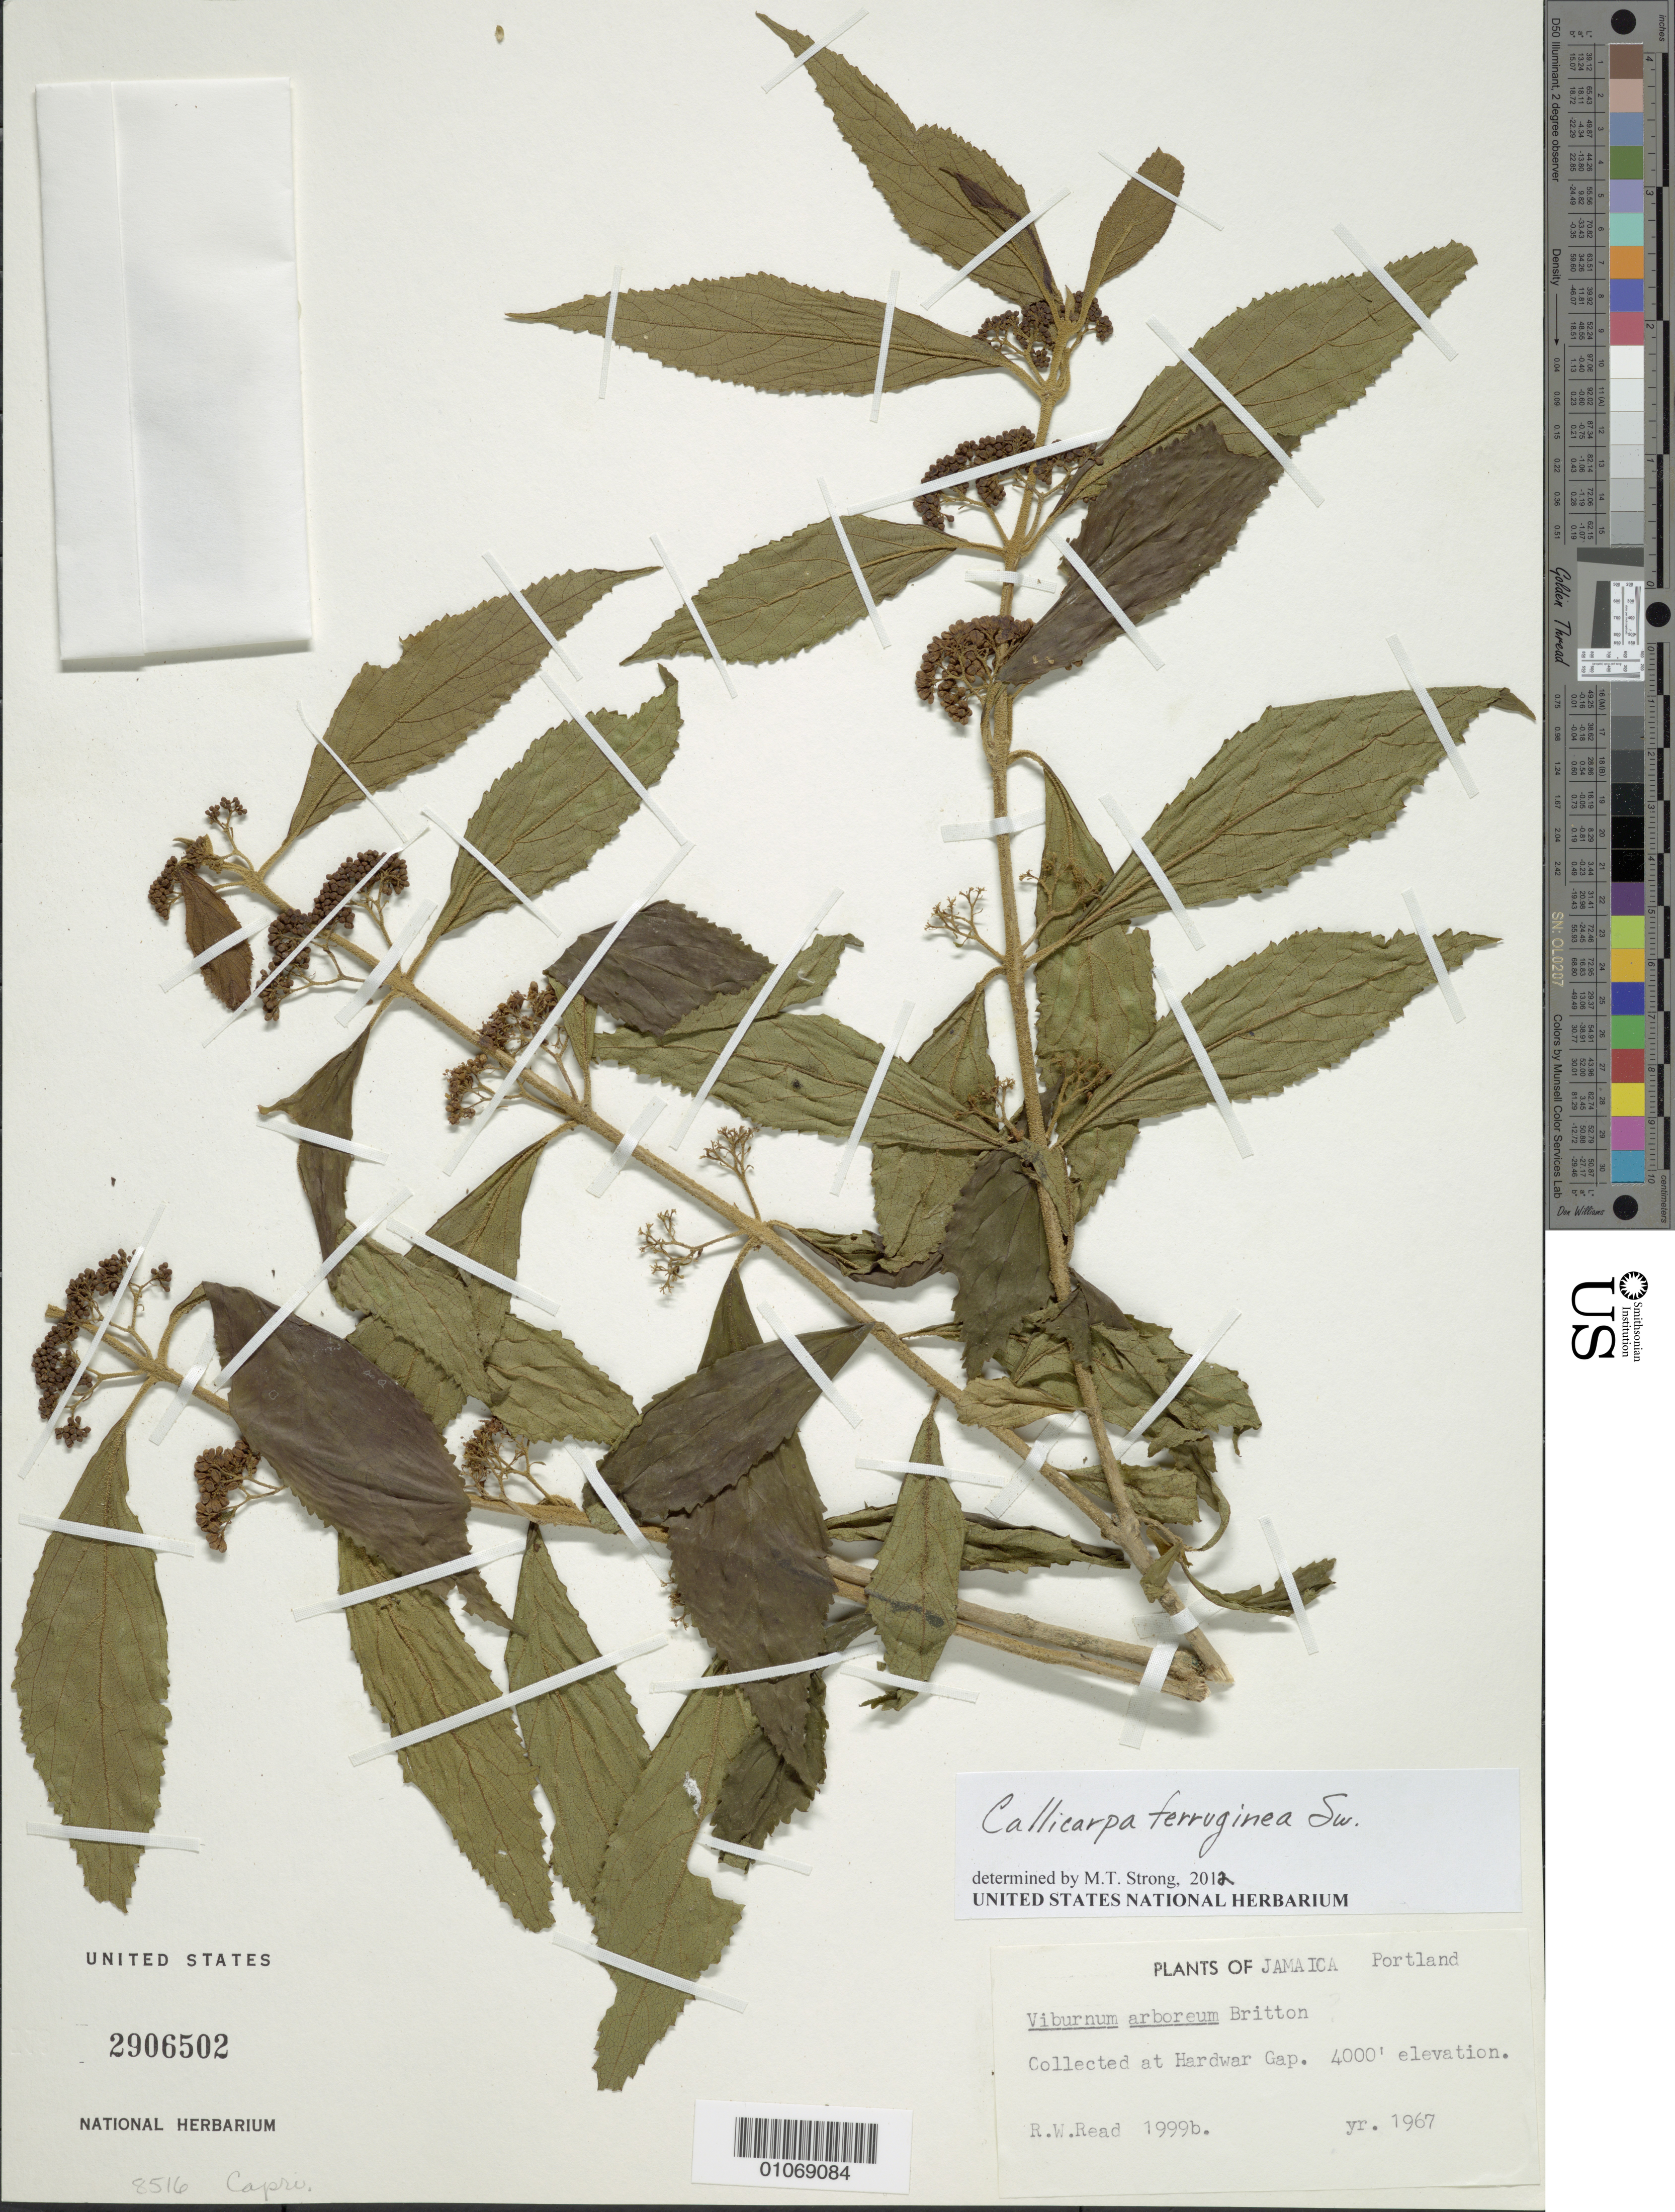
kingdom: Plantae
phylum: Tracheophyta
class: Magnoliopsida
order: Lamiales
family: Lamiaceae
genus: Callicarpa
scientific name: Callicarpa ferruginea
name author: Sw.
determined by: Strong, M. T., (US), Smithsonian Institution - National Museum of Natural History (UNITED STATES)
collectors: R. W. Read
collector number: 1999b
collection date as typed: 01 Jan 1967 to 31 Dec 1967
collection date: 1967-01-01/1967-12-31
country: Jamaica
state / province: Saint Andrew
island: Jamaica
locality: Collected at Hardwar Gap.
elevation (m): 1219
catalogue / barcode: US 2906502